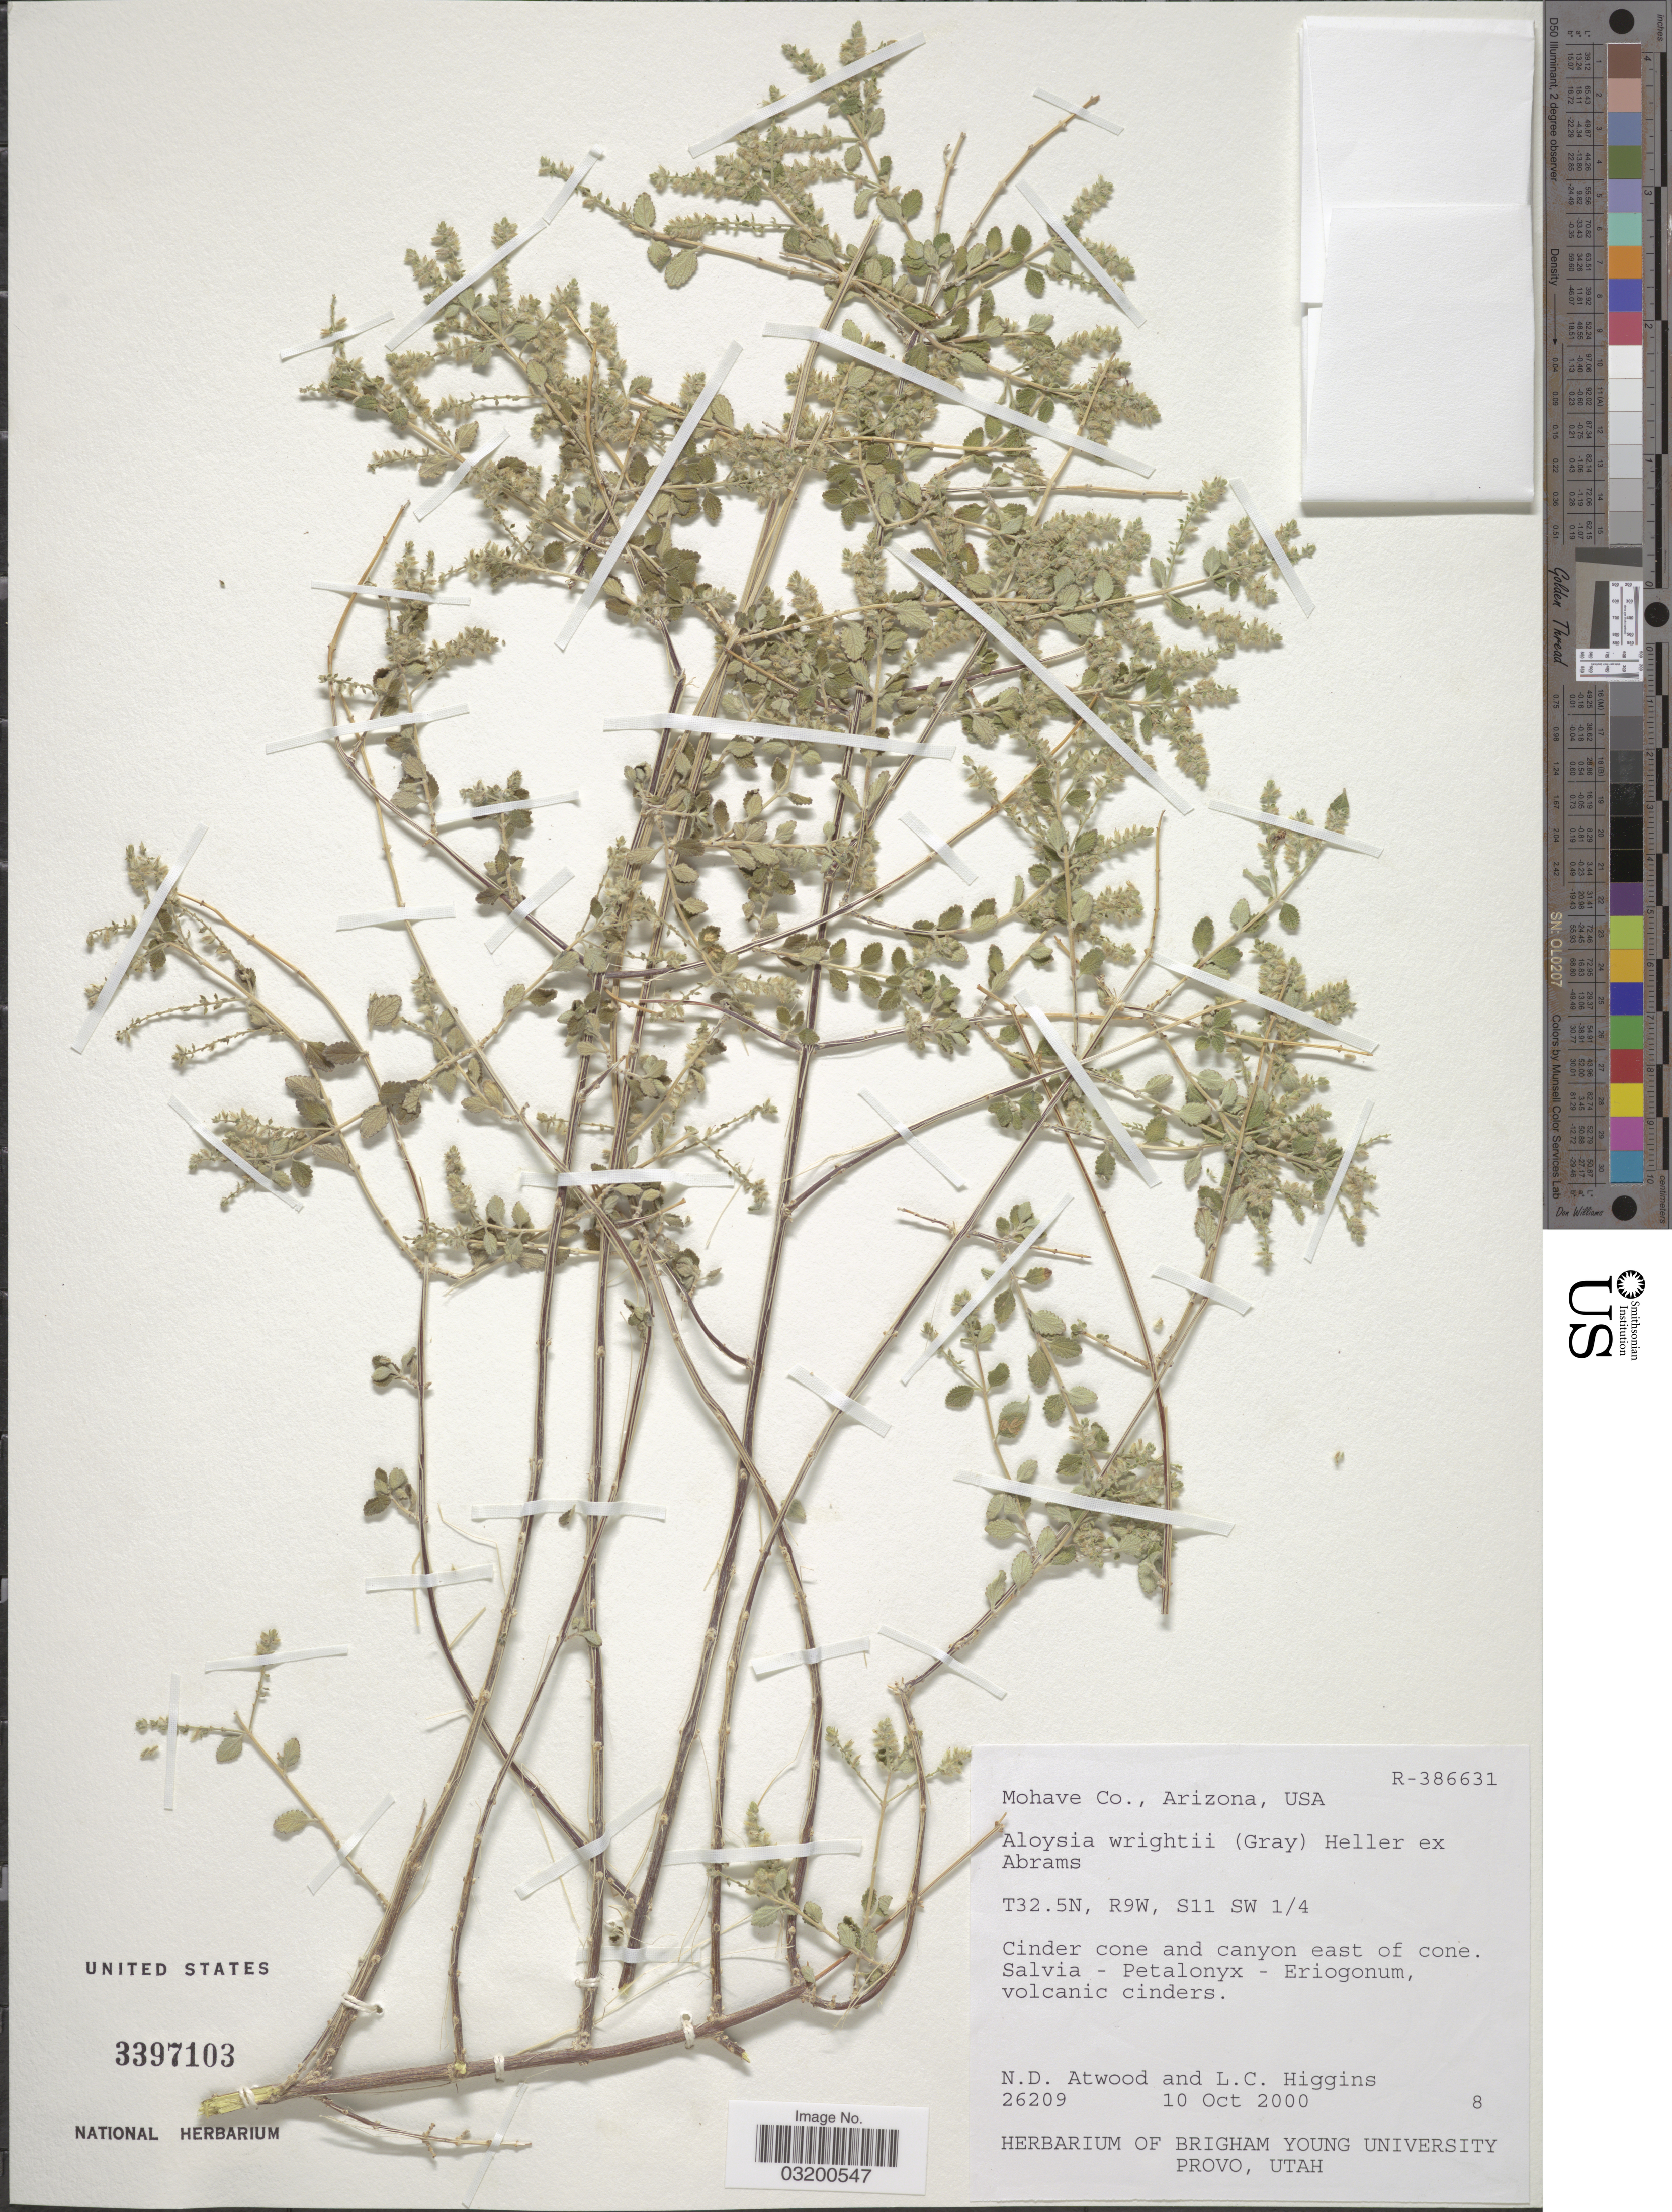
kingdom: Plantae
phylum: Tracheophyta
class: Magnoliopsida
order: Lamiales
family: Verbenaceae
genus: Aloysia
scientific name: Aloysia wrightii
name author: A. Heller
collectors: N. Atwood & L. Higgins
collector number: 26209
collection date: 2000-10-10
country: United States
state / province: Arizona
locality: Mohave Co. T32.5N, R9W, S11 SW ¼. Cinder cone and canyon east of cone.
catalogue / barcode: US 3397103